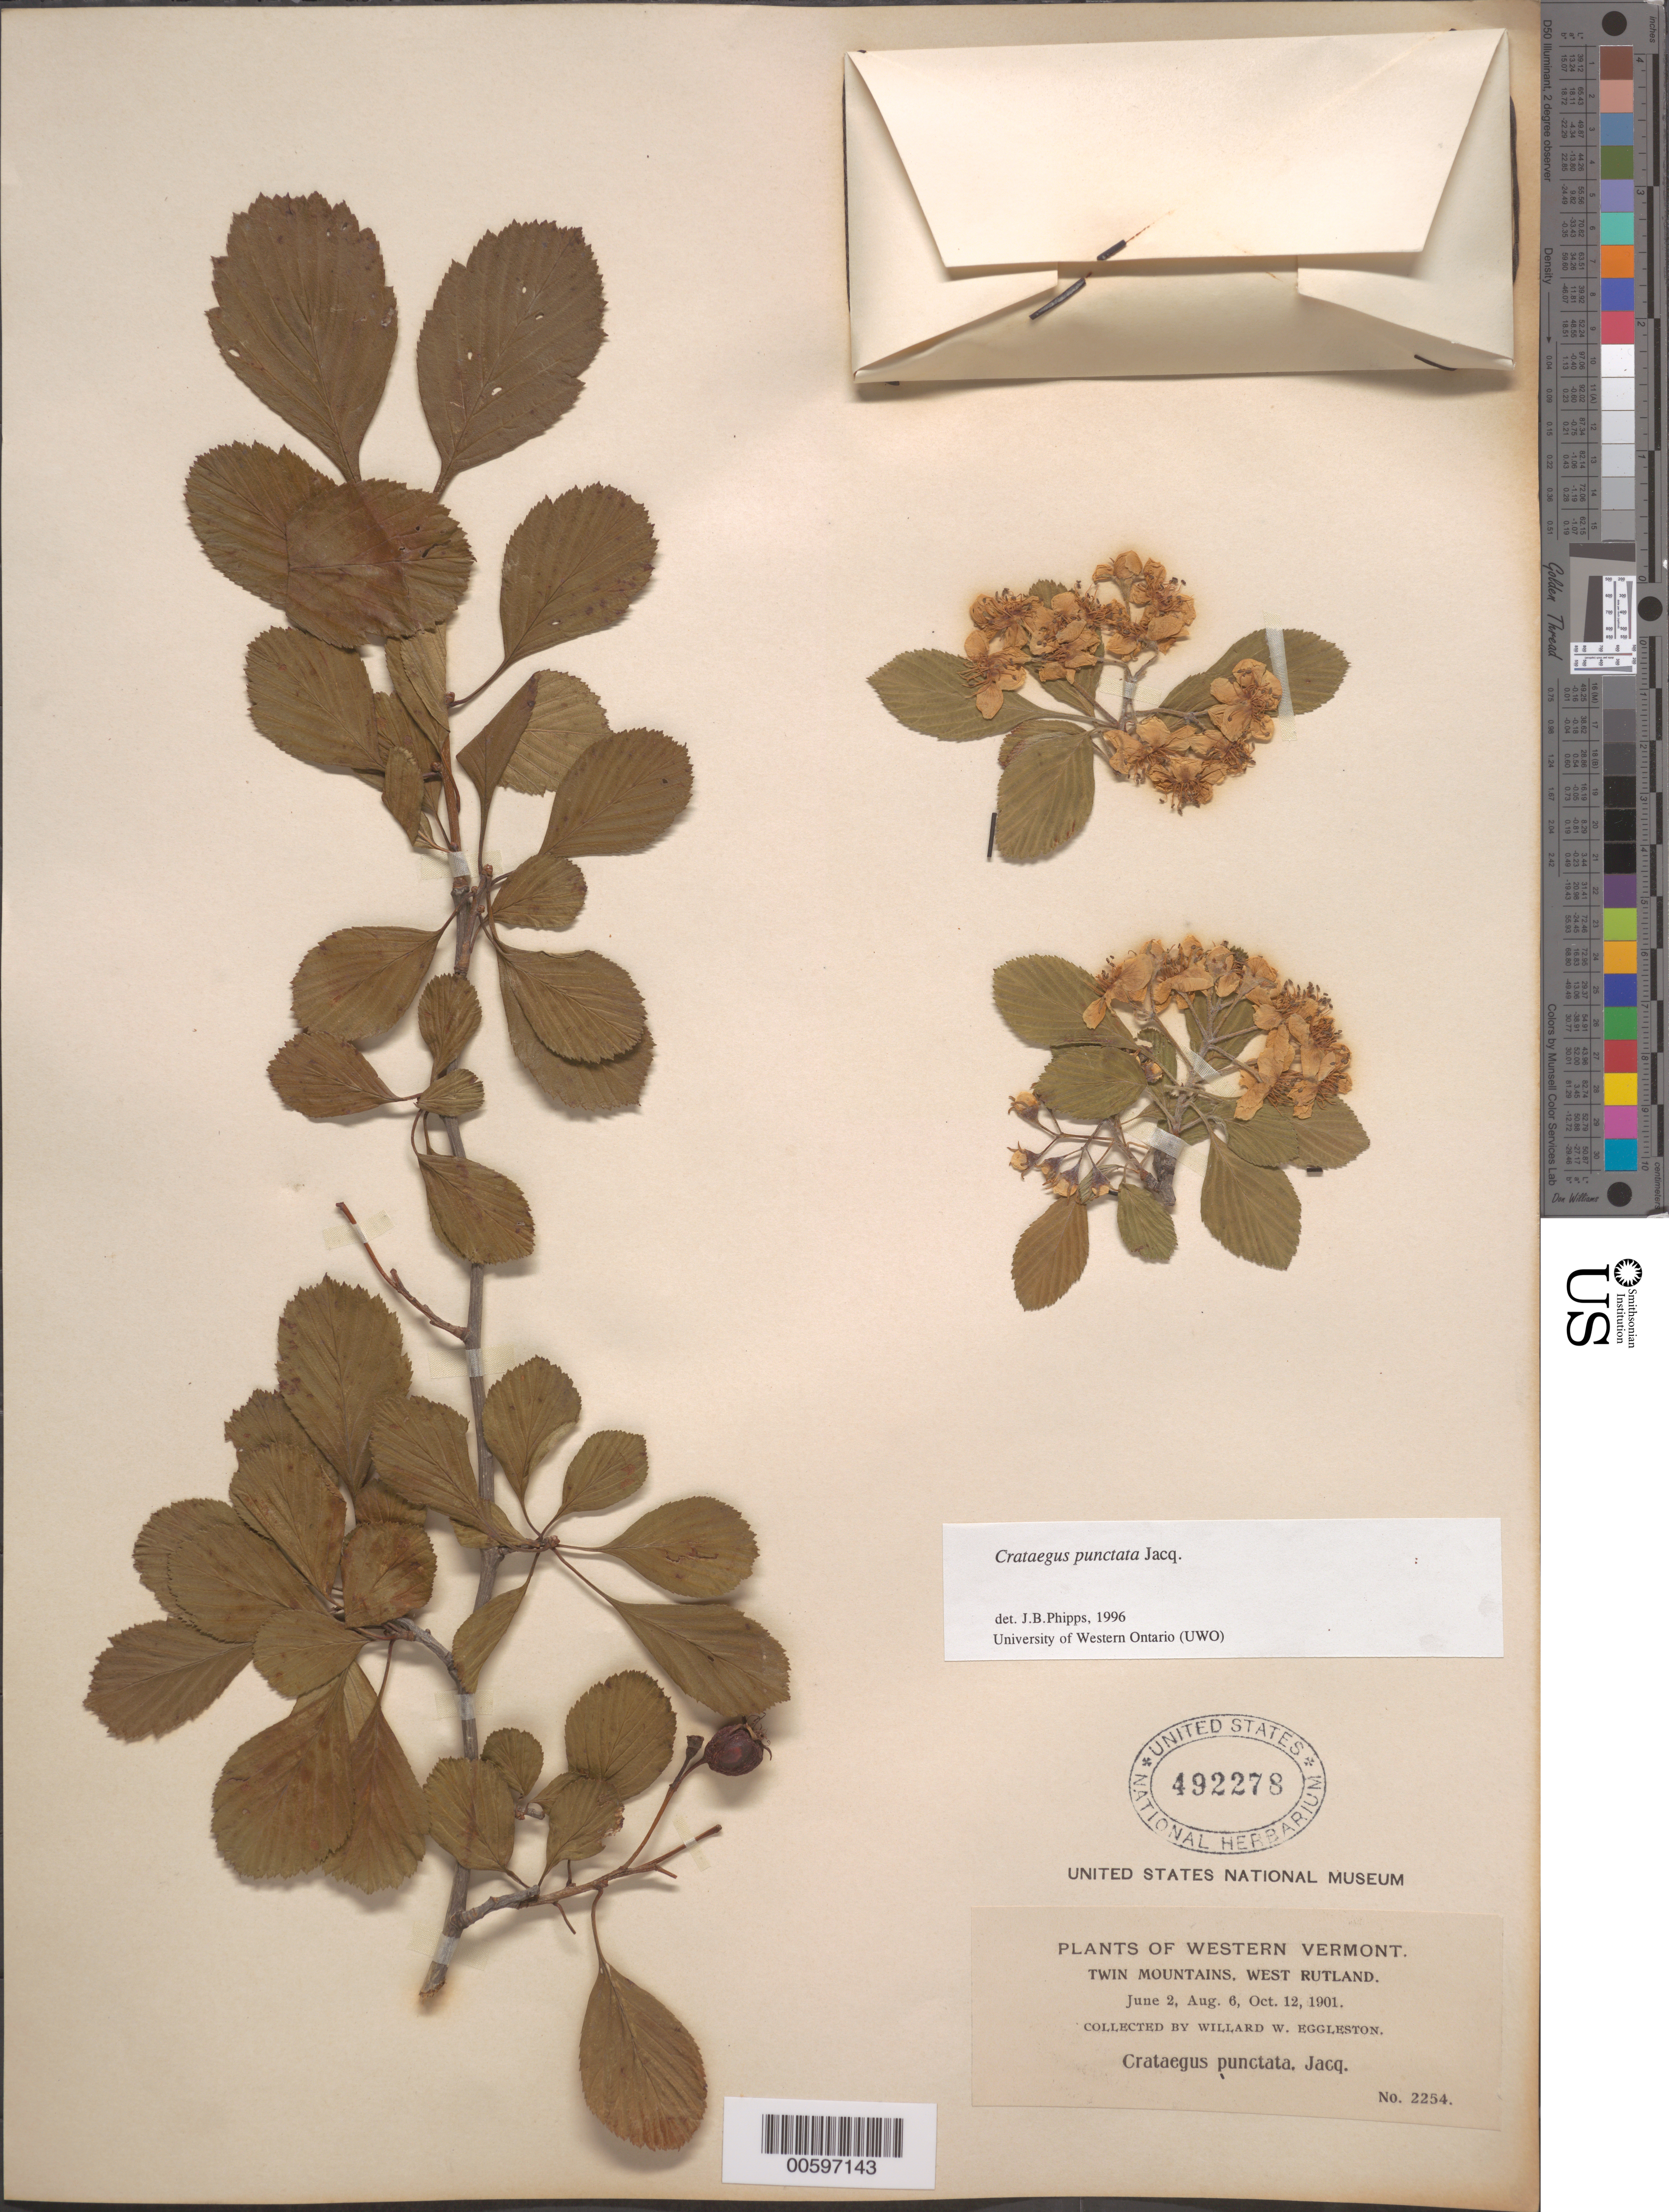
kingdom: Plantae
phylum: Tracheophyta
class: Magnoliopsida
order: Rosales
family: Rosaceae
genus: Crataegus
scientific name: Crataegus punctata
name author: Jacq.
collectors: W. W. Eggleston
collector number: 2254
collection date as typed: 02 Jun 1901 to 12 Oct 1901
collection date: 1901-06-02/1901-10-12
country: United States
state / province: Vermont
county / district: Rutland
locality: Twin Mtns., West Rutland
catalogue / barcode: US 492278